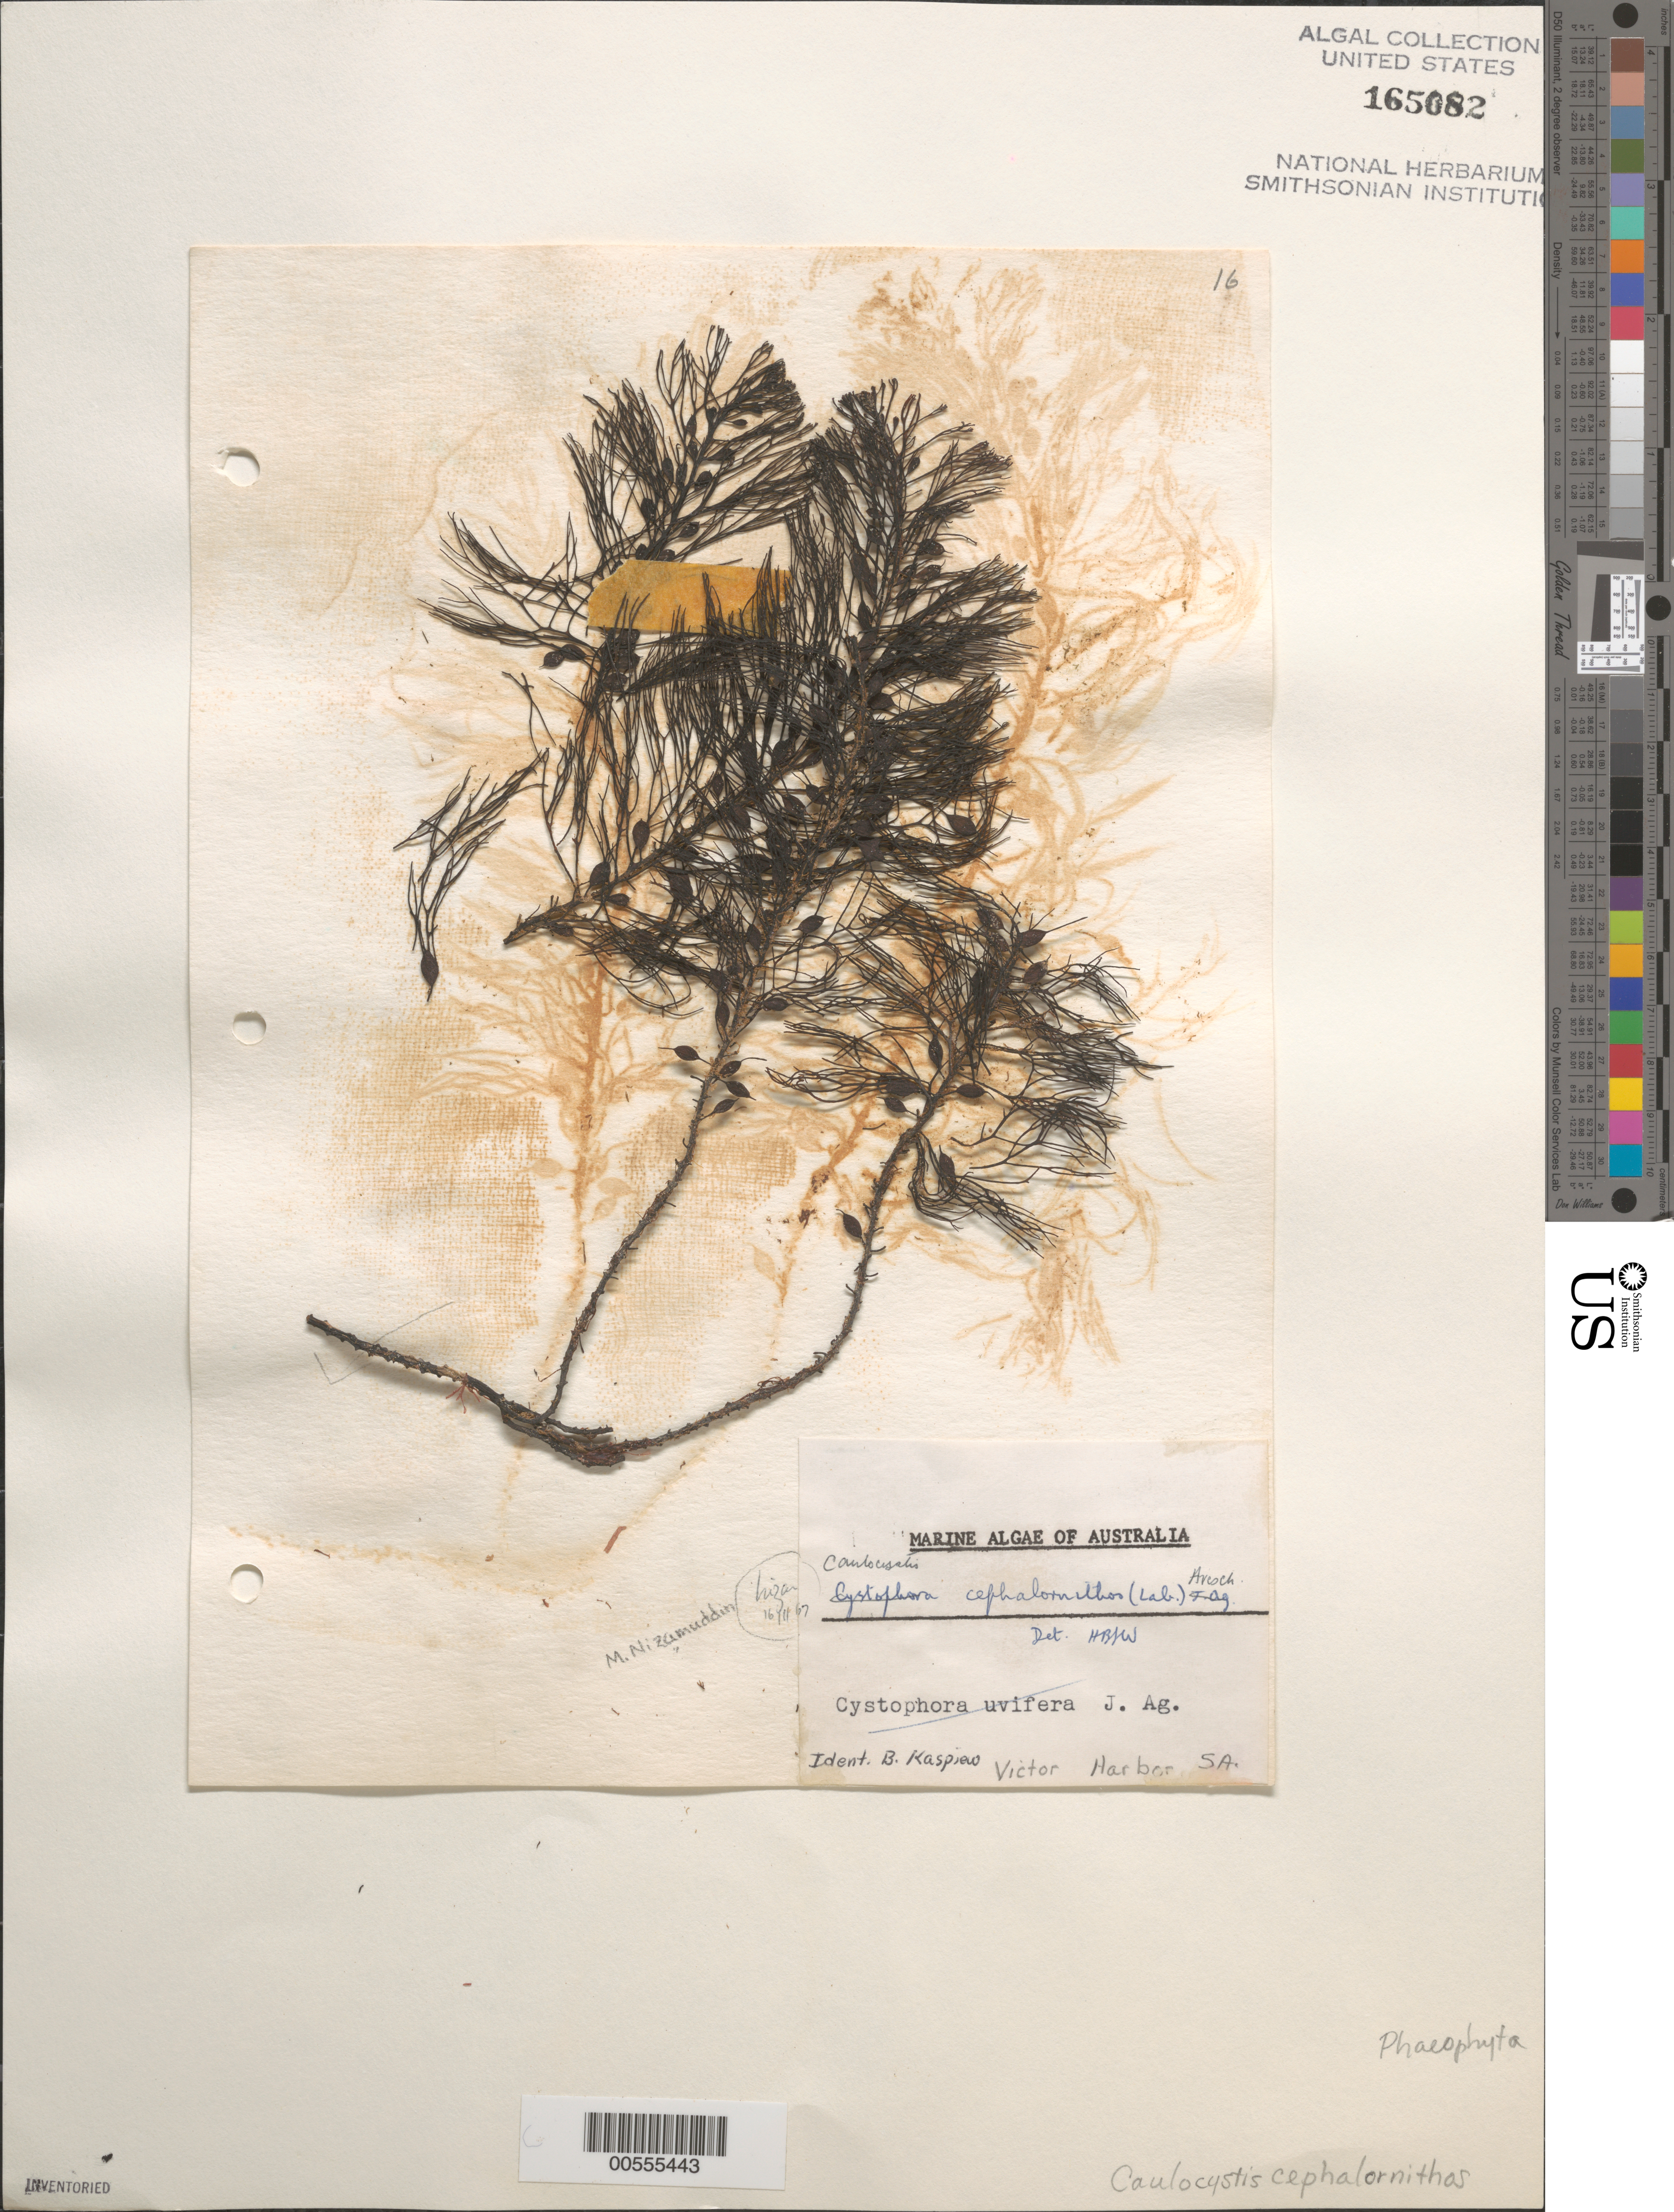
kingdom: Chromista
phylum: Ochrophyta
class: Phaeophyceae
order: Fucales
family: Sargassaceae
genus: Caulocystis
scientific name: Caulocystis cephalornithos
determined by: Nizamuddin, M.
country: Australia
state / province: South Australia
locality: Victor Harbor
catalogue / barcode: US 165082